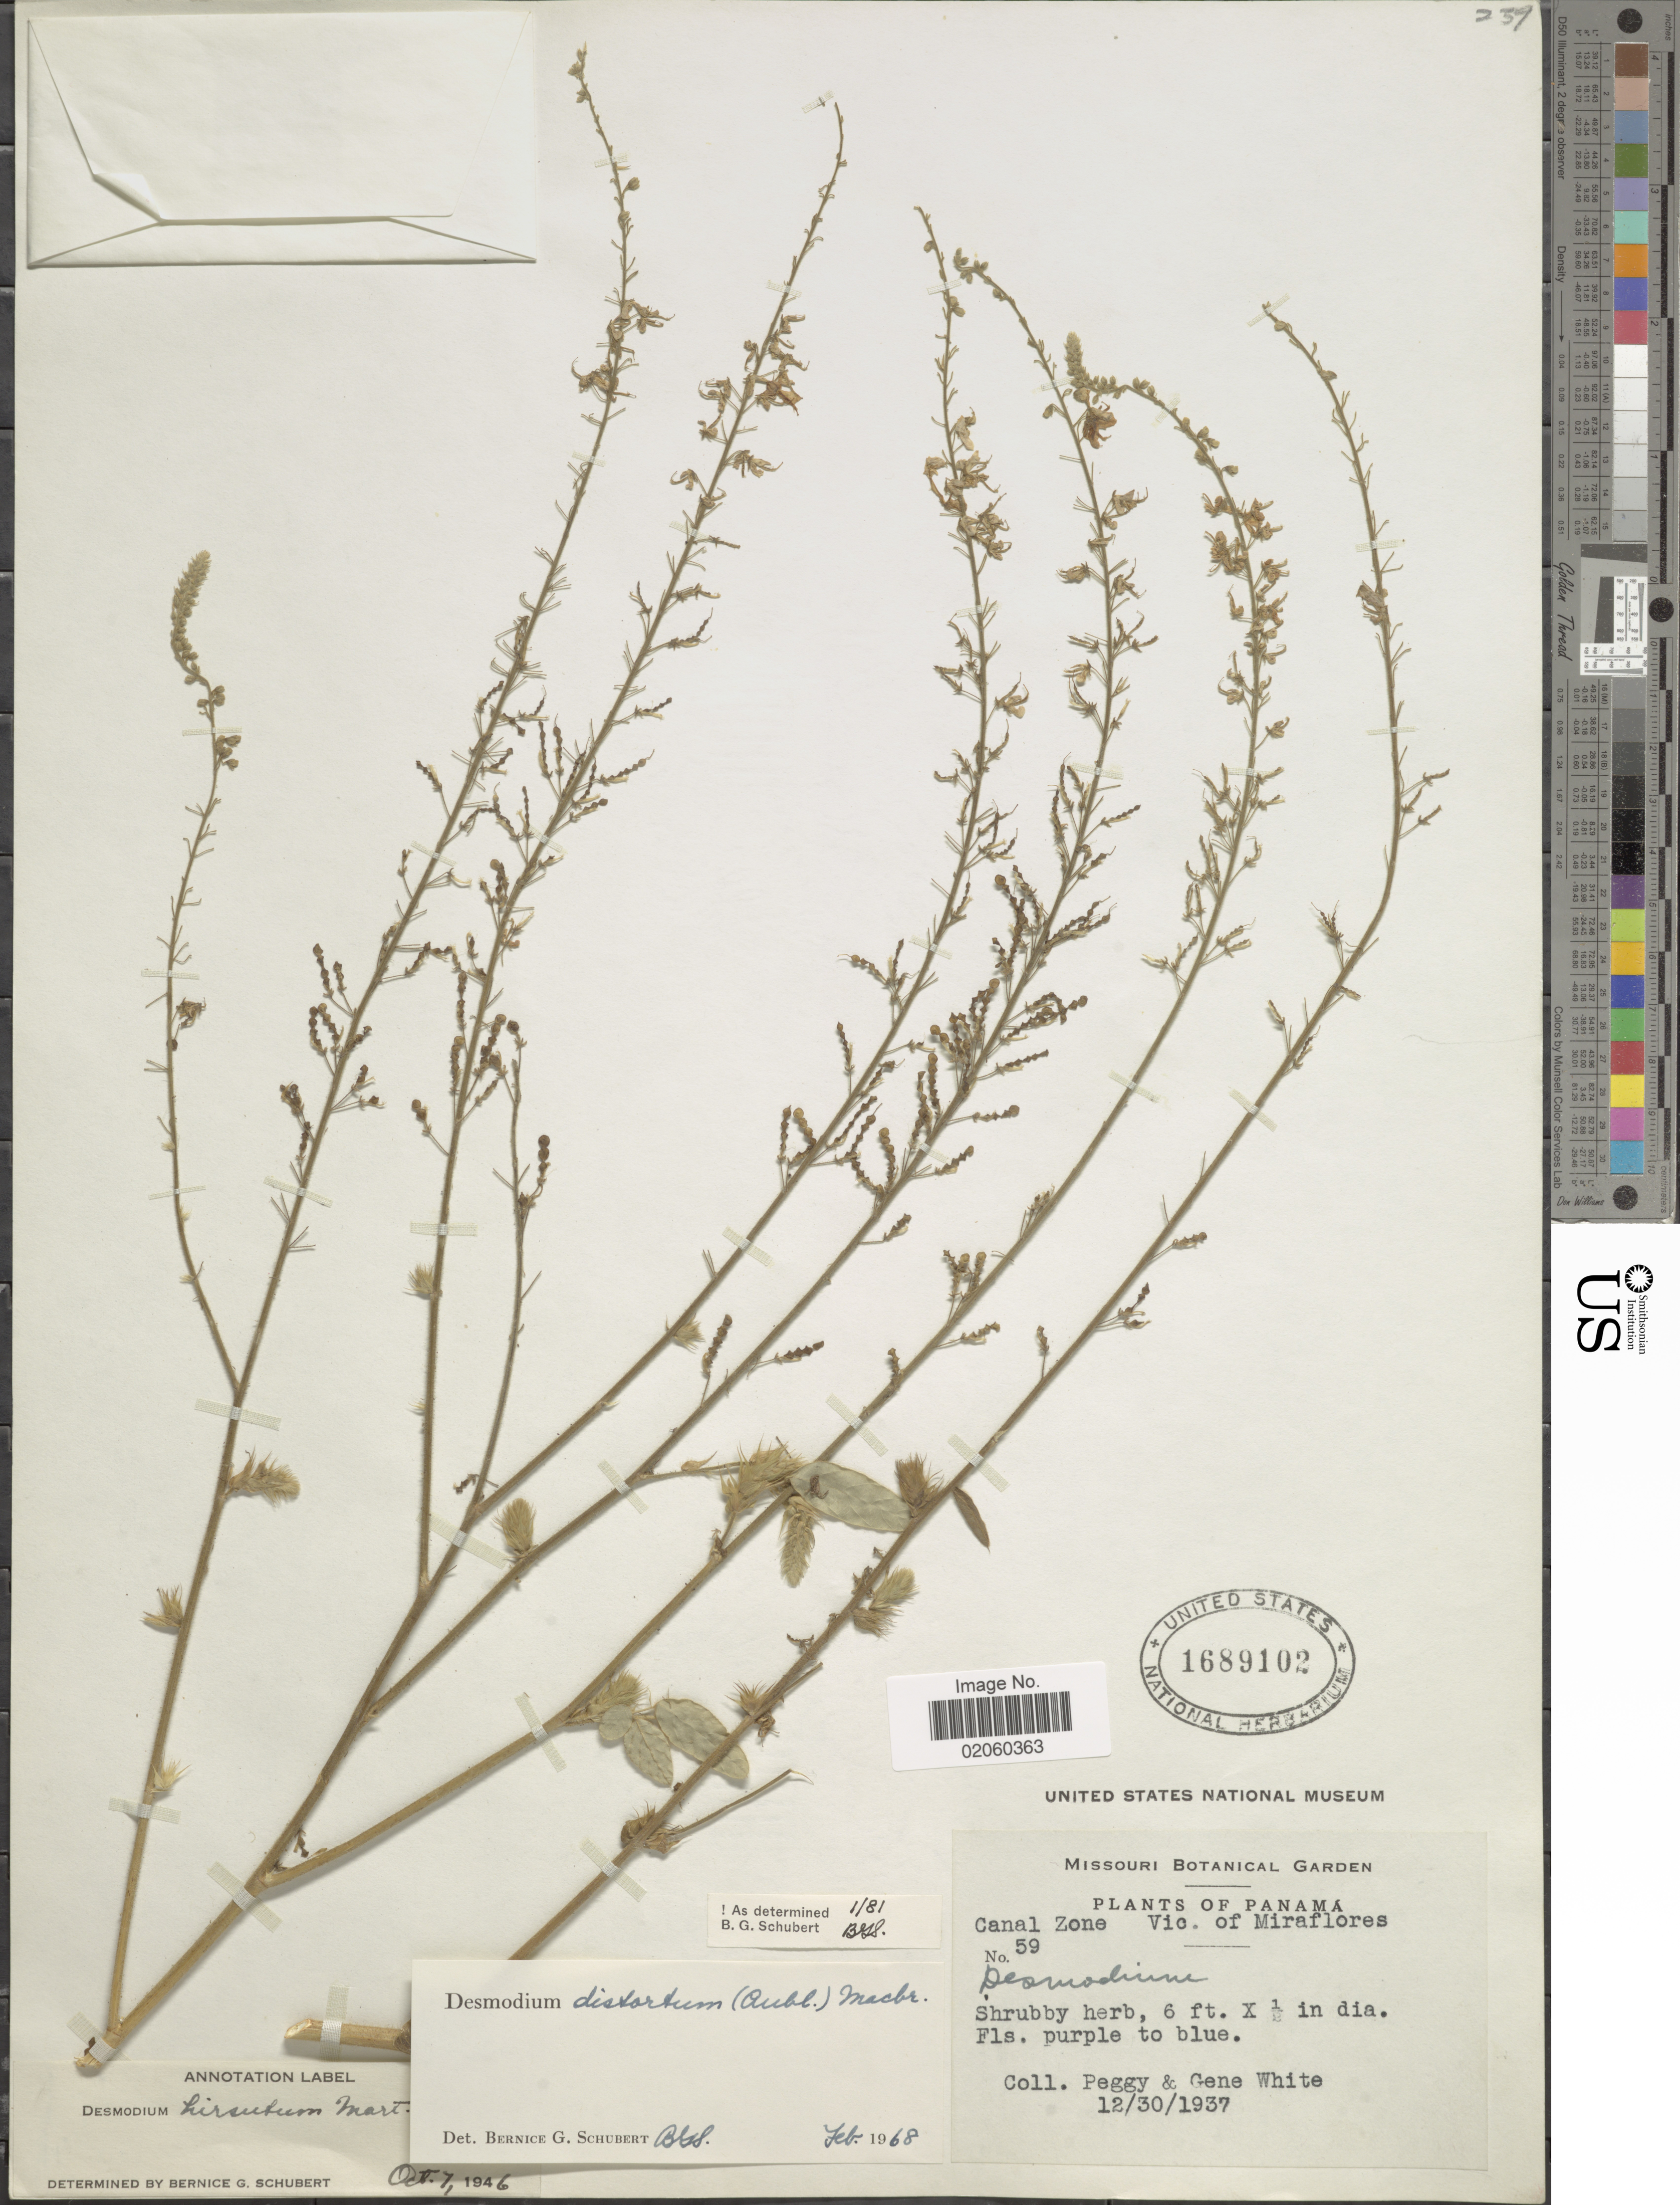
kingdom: Plantae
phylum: Tracheophyta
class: Magnoliopsida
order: Fabales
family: Fabaceae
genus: Desmodium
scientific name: Desmodium distortum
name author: (Aubl.) J.F. Macbr.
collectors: P. White & G. White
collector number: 59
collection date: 1937-12-30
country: Panama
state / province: Panamá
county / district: Canal Zone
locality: Canal Zone, Vic. of Miraflores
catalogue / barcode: US 1689102